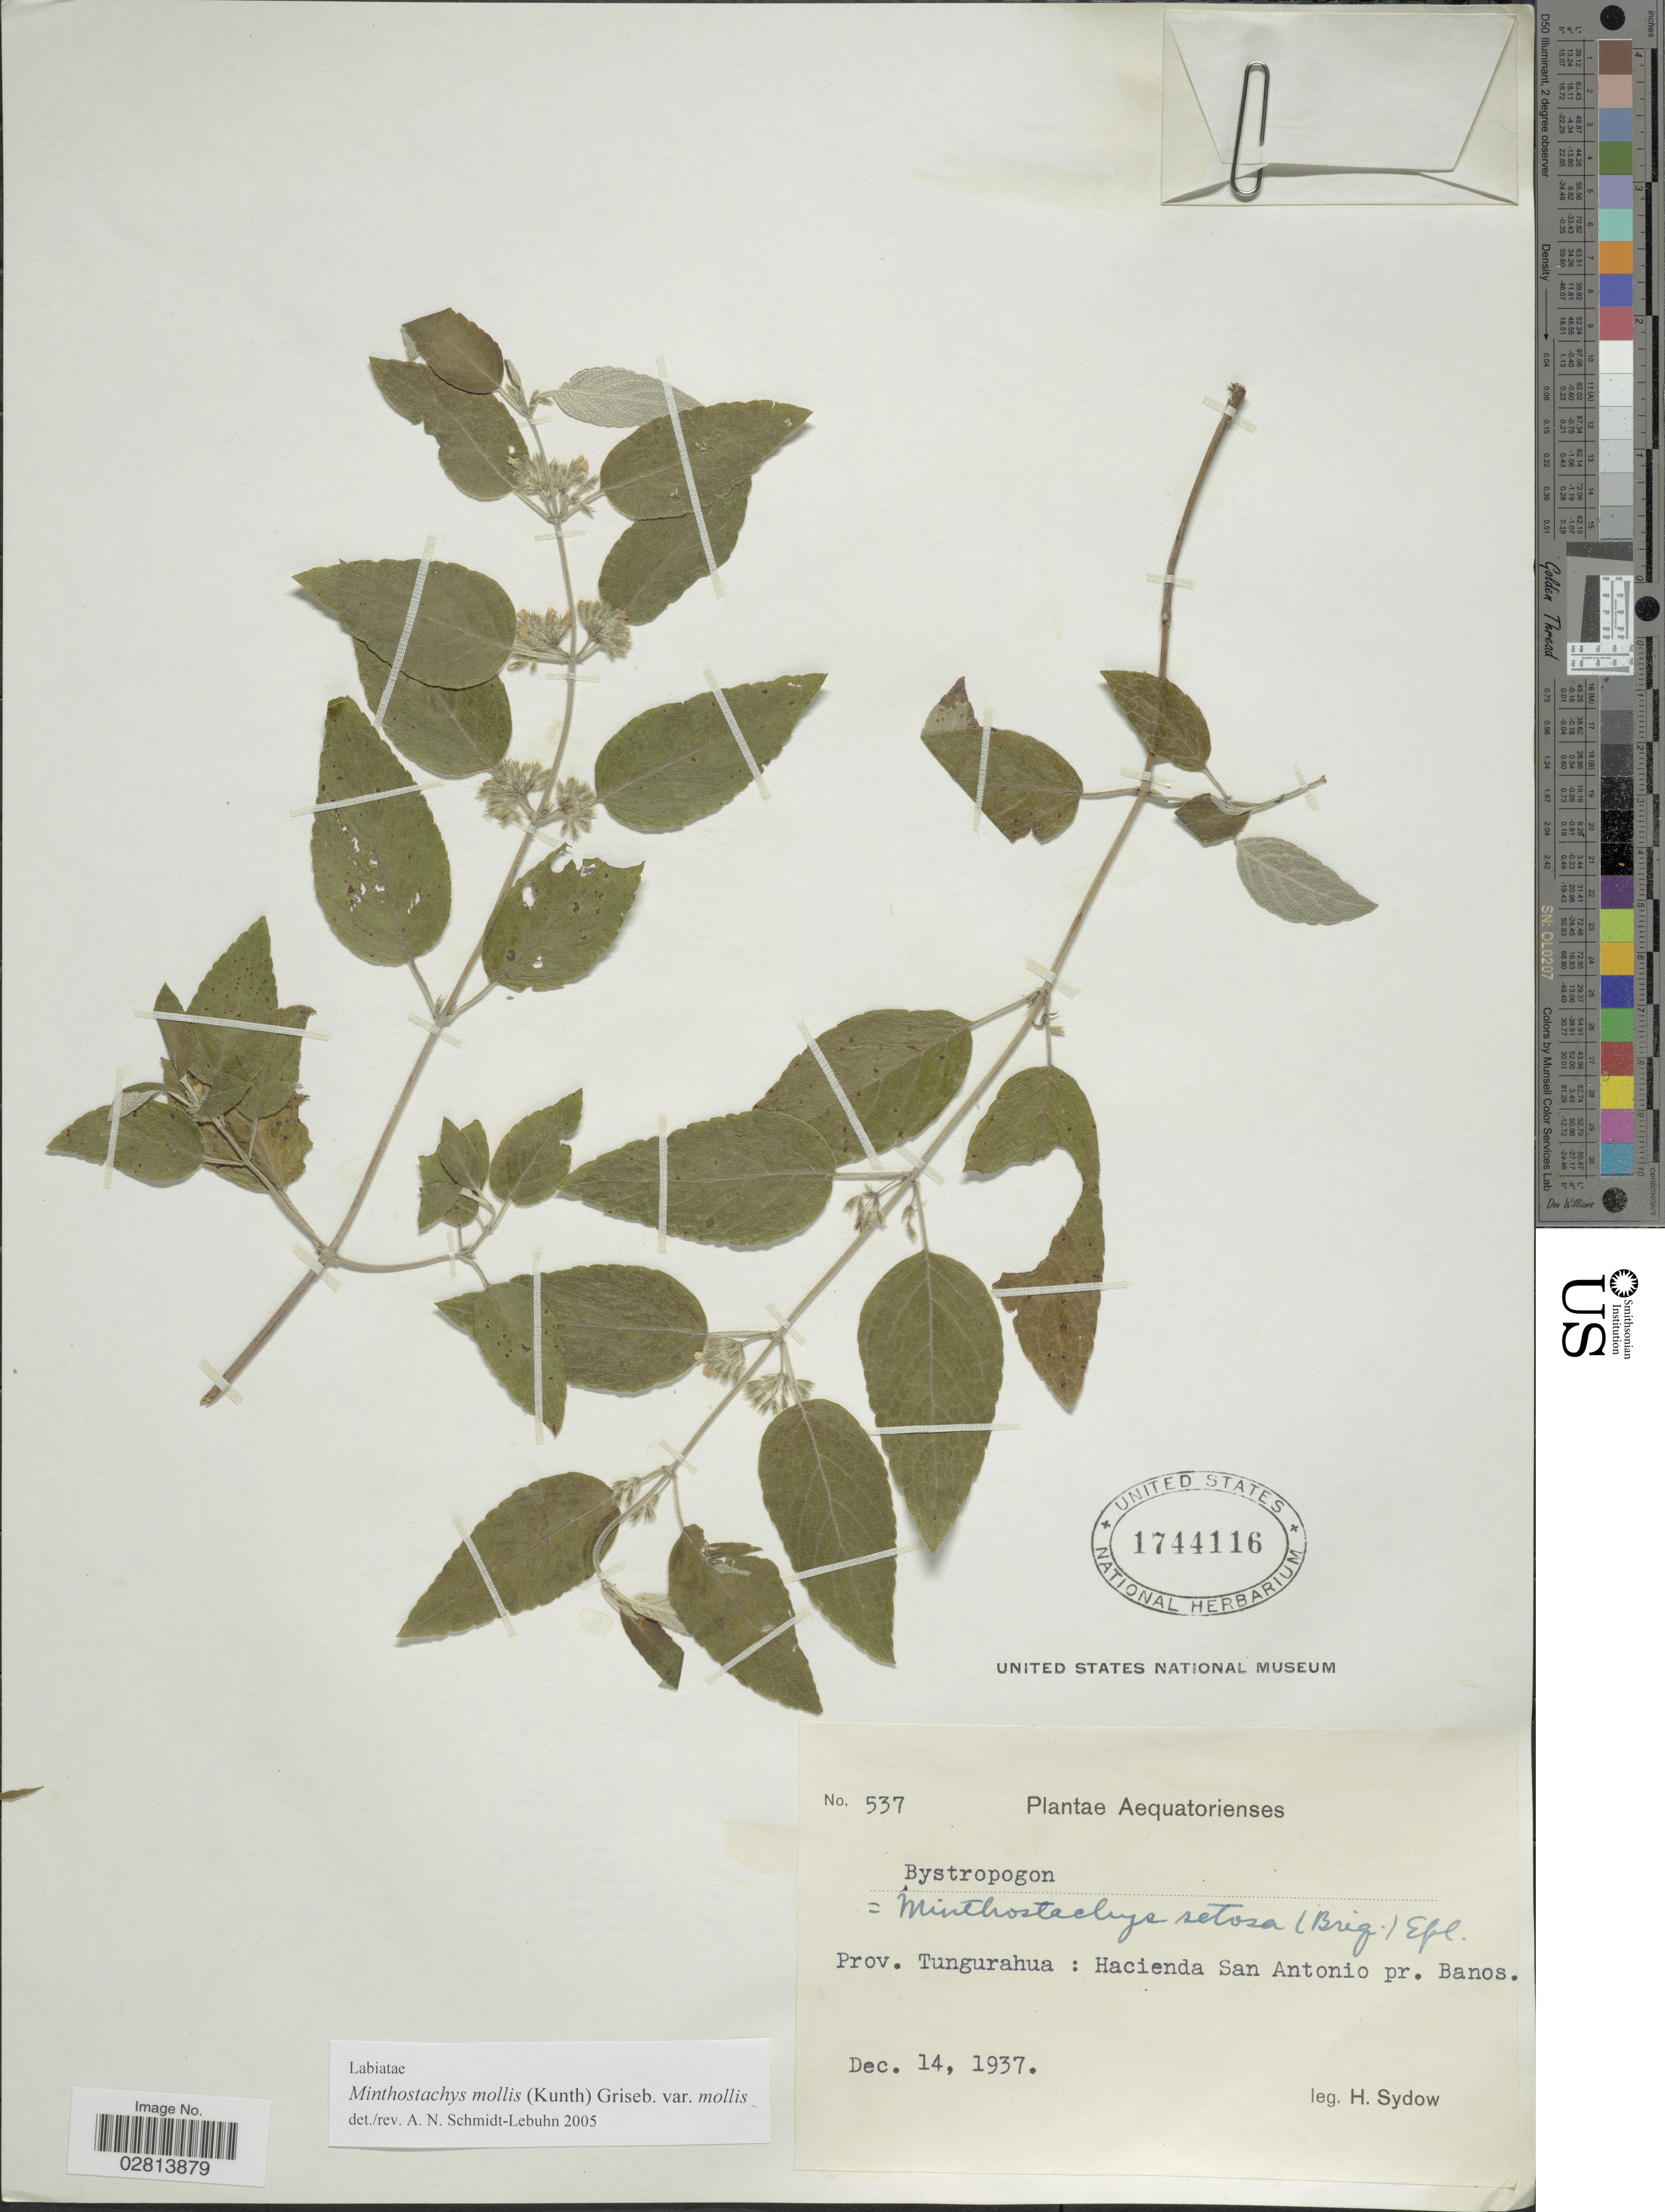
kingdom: Plantae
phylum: Tracheophyta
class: Magnoliopsida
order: Lamiales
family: Lamiaceae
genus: Minthostachys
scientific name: Minthostachys mollis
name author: (Kunth) Griseb.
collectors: H. Sydow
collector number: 537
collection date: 1937-12-14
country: Ecuador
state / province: Tungurahua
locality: Prov. Tungurahua: Hacienda San Antonio pr. Banos.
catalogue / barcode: US 1744116